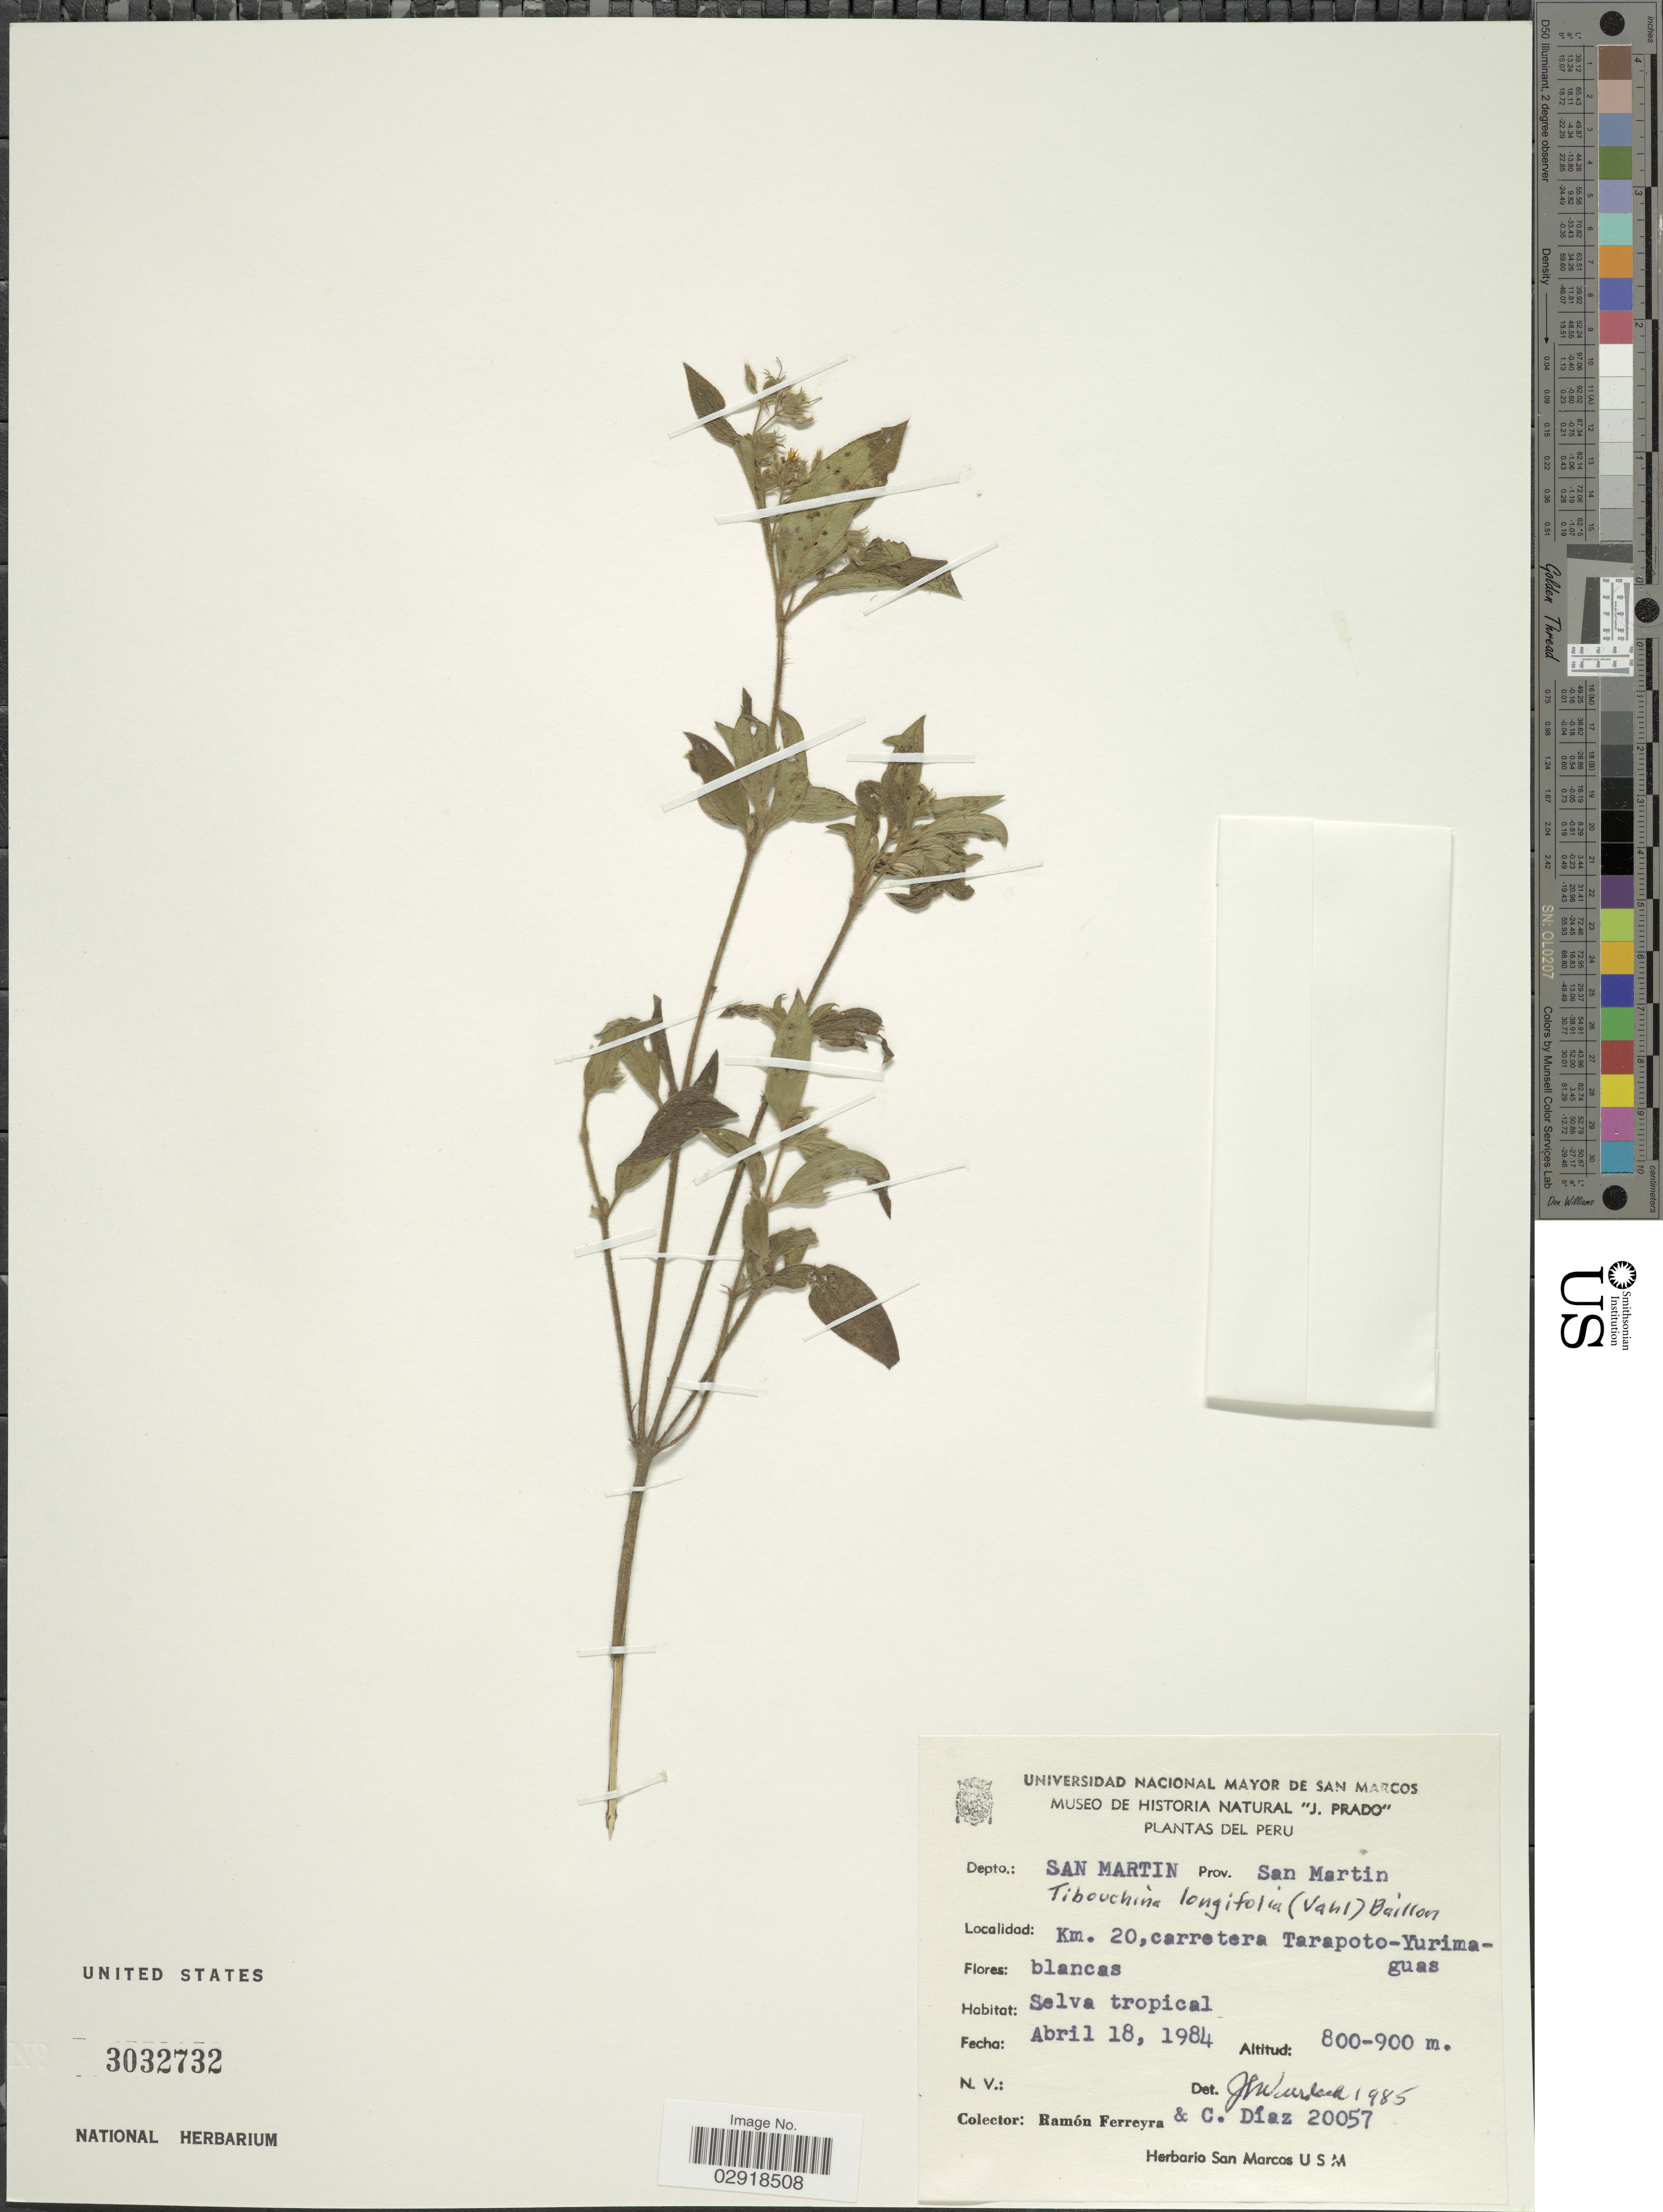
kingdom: Plantae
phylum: Tracheophyta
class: Magnoliopsida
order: Myrtales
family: Melastomataceae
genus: Chaetogastra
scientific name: Chaetogastra longifolia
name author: (Vahl) DC.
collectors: R. A. Ferreyra & C. Díaz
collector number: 20057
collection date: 1984-04-18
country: Peru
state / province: San Martín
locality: Depto.: San Martin, Prov. San Martin. Km. 20, carretera Tarapoto-Yurimaguas.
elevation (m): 800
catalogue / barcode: US 3032732